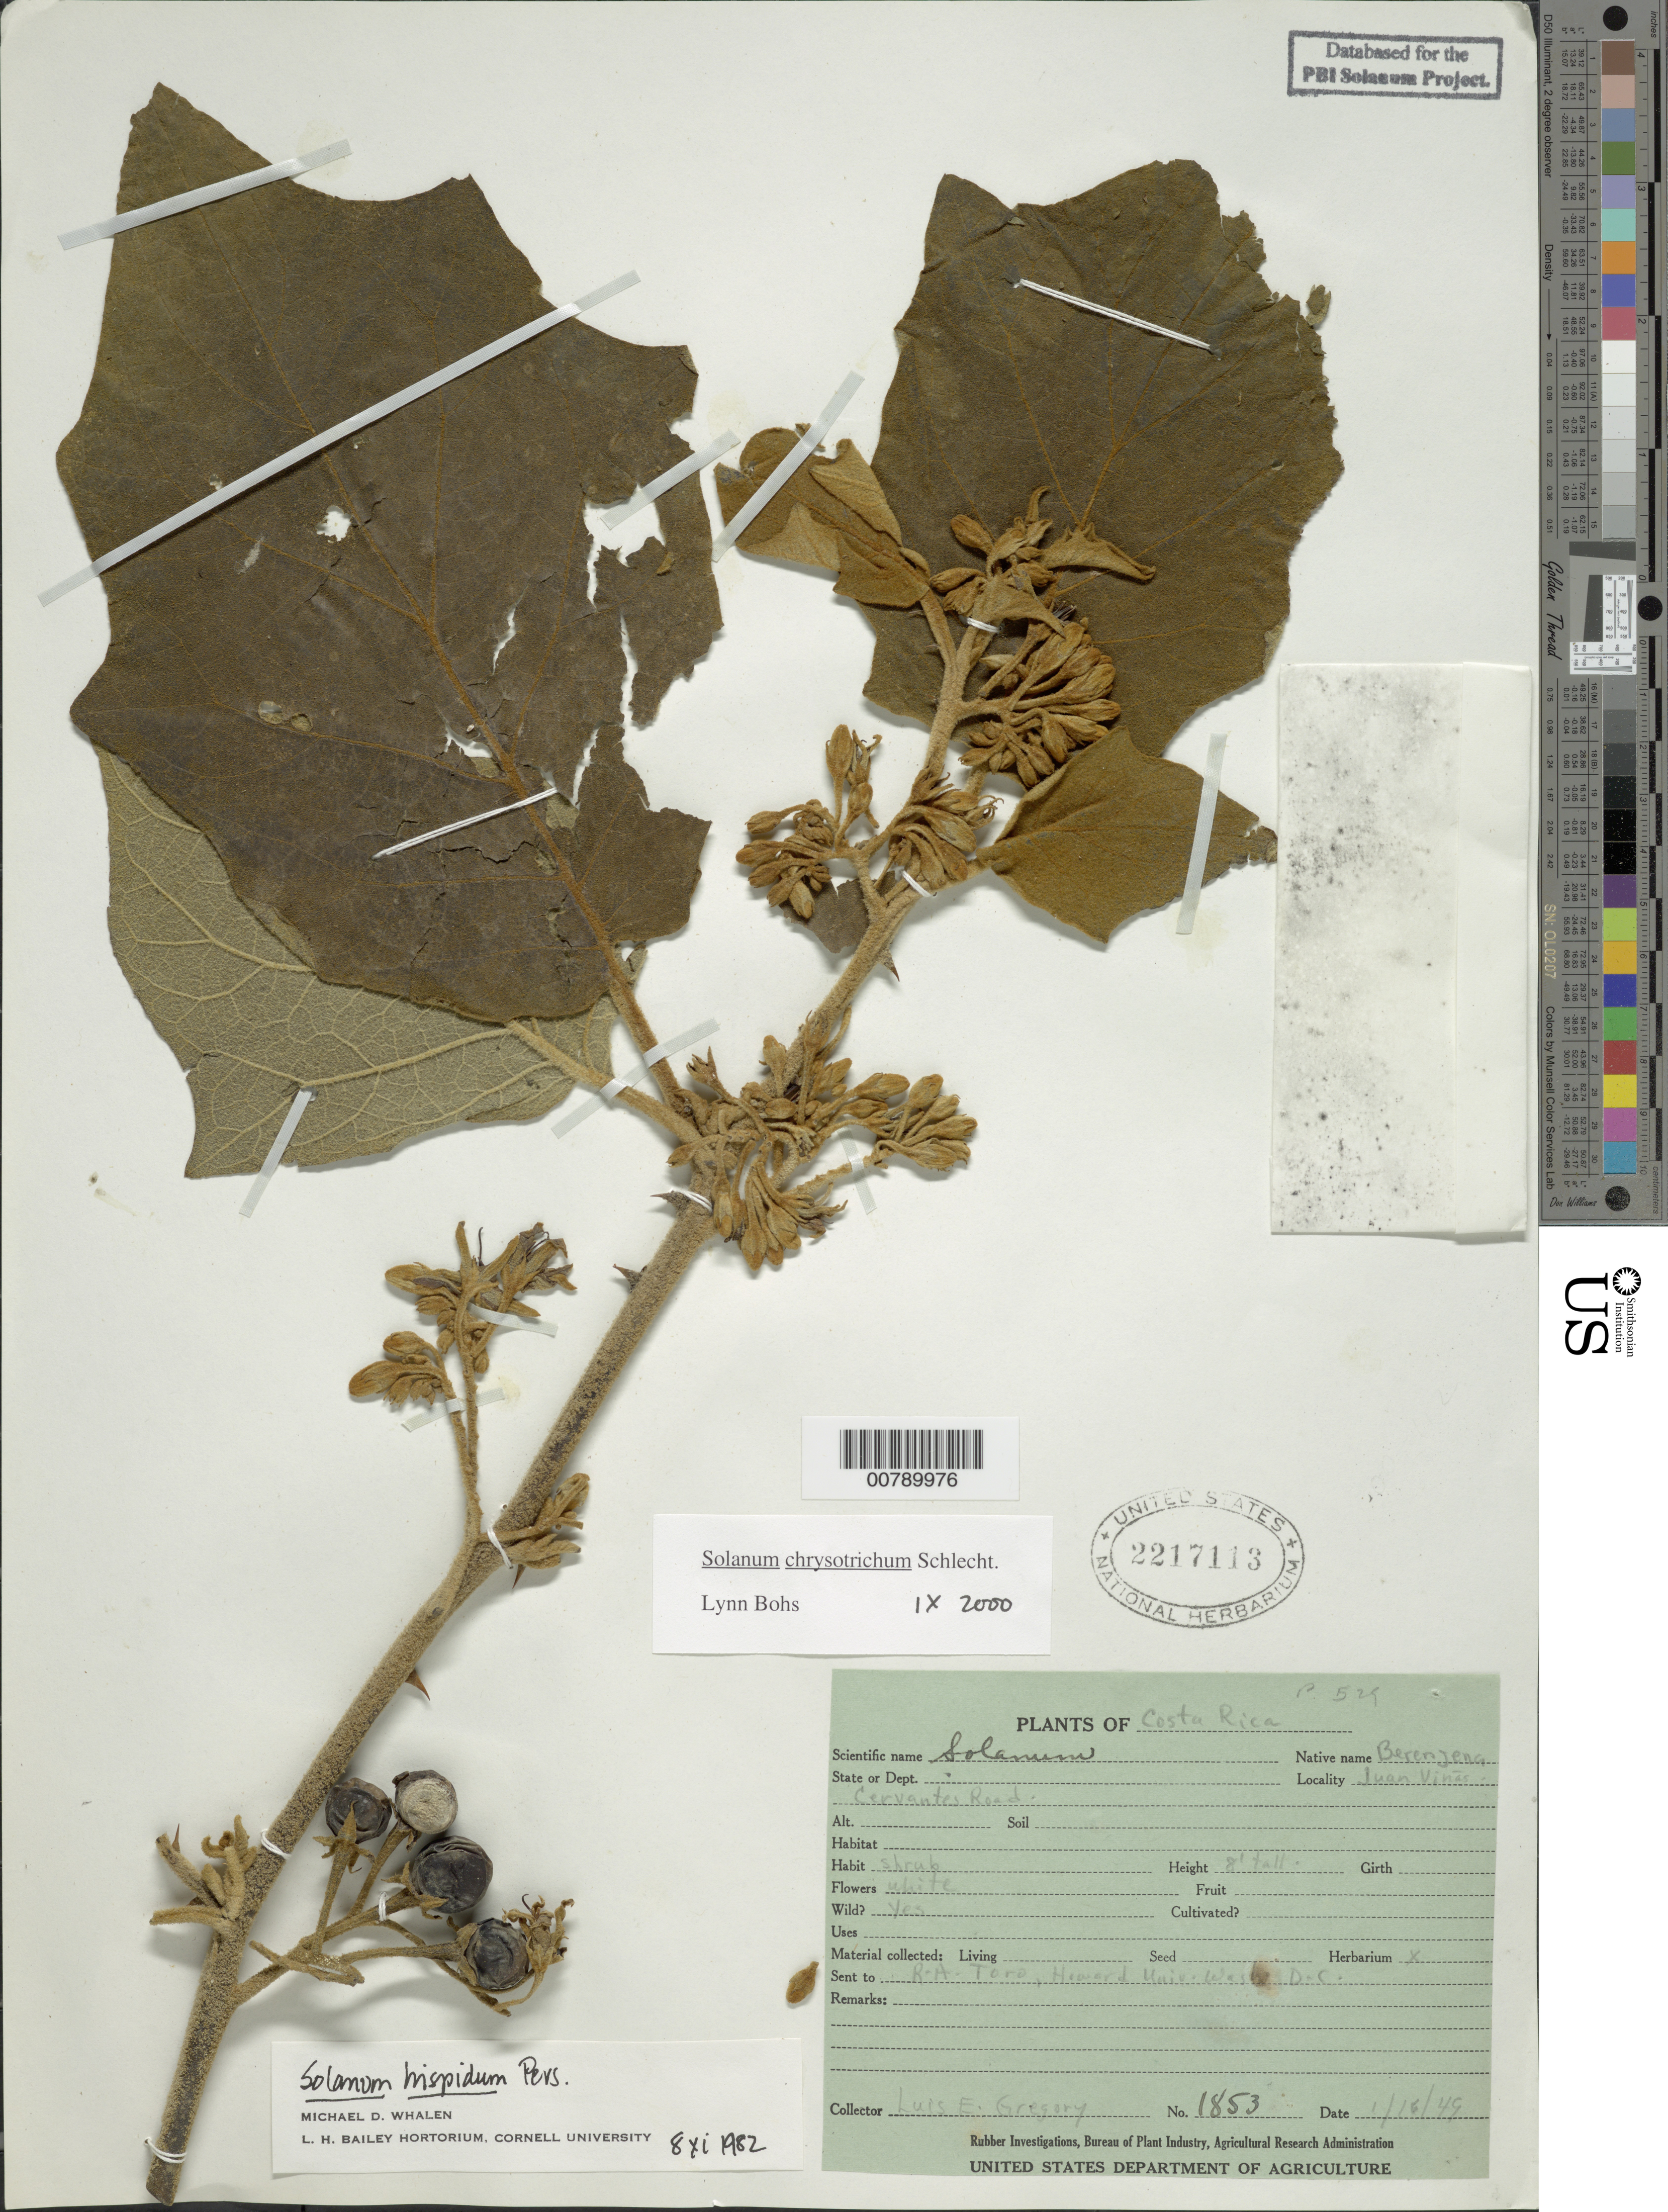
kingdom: Plantae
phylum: Tracheophyta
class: Magnoliopsida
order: Solanales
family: Solanaceae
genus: Solanum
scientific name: Solanum chrysotrichum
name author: Schltdl.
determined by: Bohs, L. A.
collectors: L. E. Gregory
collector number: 1853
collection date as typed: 16 Jan 1949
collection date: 1949-01-16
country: Costa Rica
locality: Juan Viñas, Cervantes Road.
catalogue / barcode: US 2217113